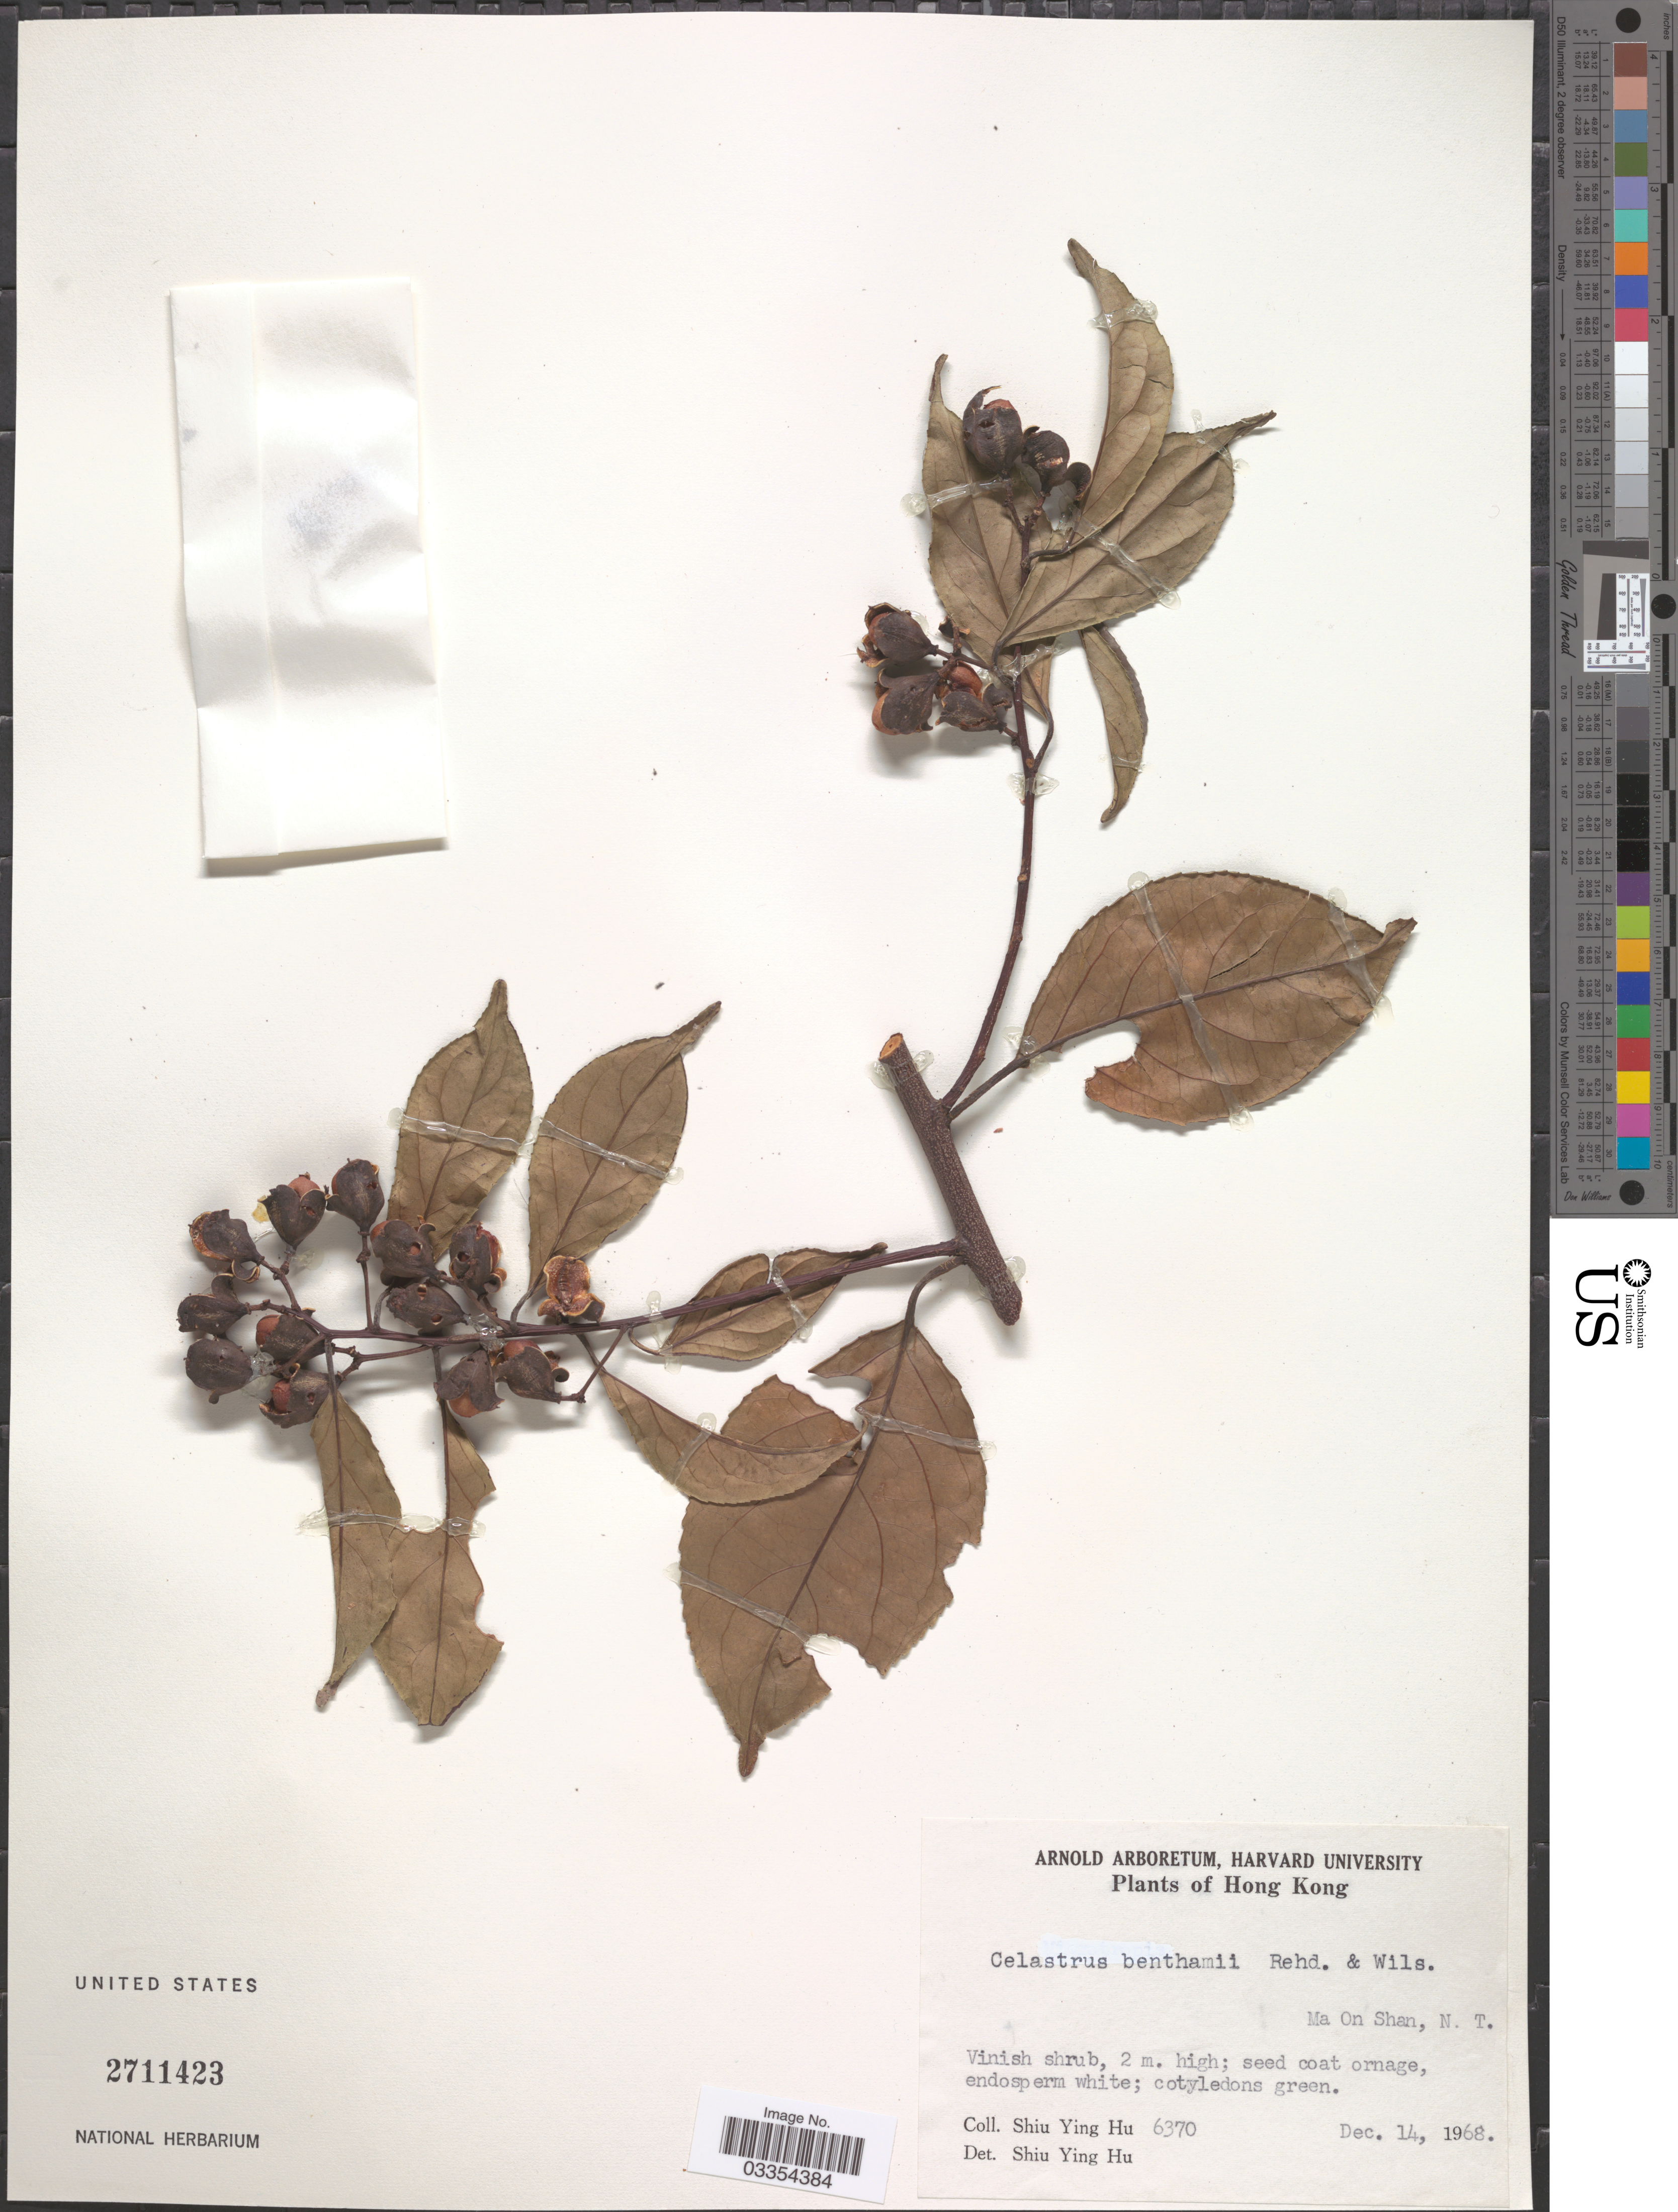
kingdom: Plantae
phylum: Tracheophyta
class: Magnoliopsida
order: Celastrales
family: Celastraceae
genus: Celastrus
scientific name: Celastrus monospermus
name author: Roxb.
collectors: S. Y. Hu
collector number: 6370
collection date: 1968-12-14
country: China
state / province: Hong Kong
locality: Ma On Shan, N. T.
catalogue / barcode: US 2711423